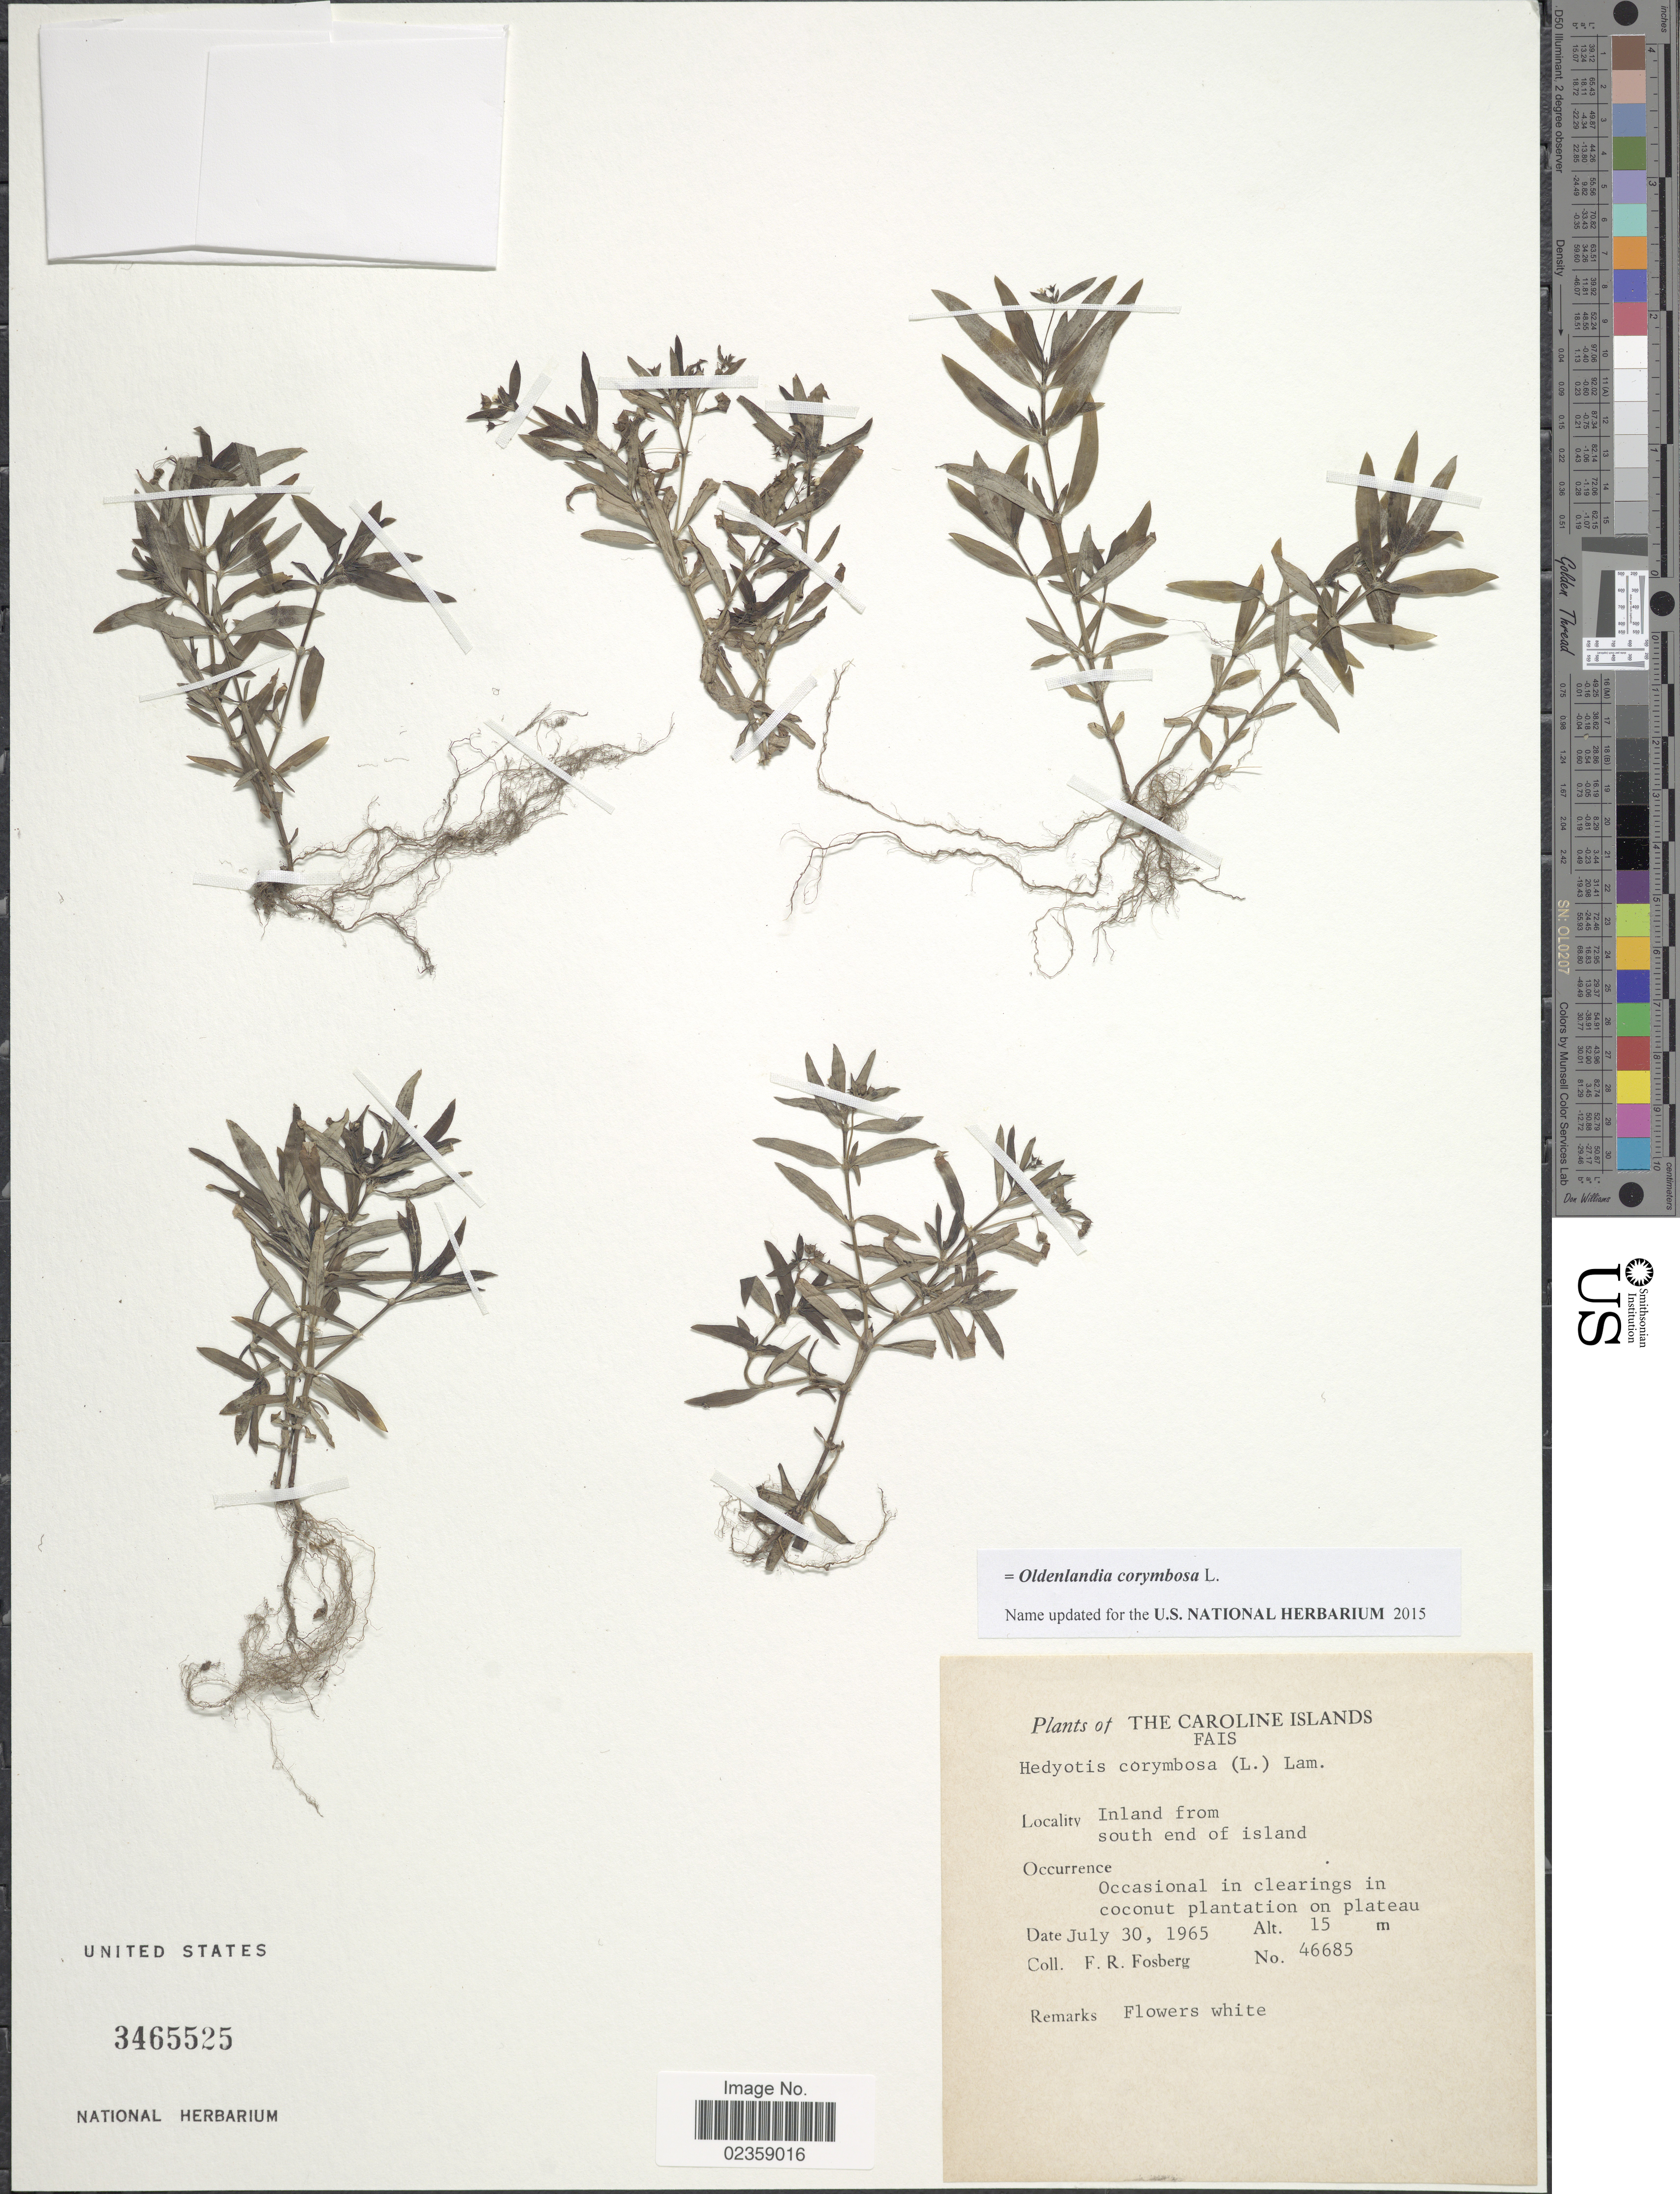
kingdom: Plantae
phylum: Tracheophyta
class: Magnoliopsida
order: Gentianales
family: Rubiaceae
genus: Oldenlandia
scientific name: Oldenlandia corymbosa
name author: L.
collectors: F. R. Fosberg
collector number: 46685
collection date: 1965-07-30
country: Micronesia, Federated States of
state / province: Yap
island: Fais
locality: Caroline Islands. Fais. Inland from south end of island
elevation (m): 15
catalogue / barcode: US 3465525